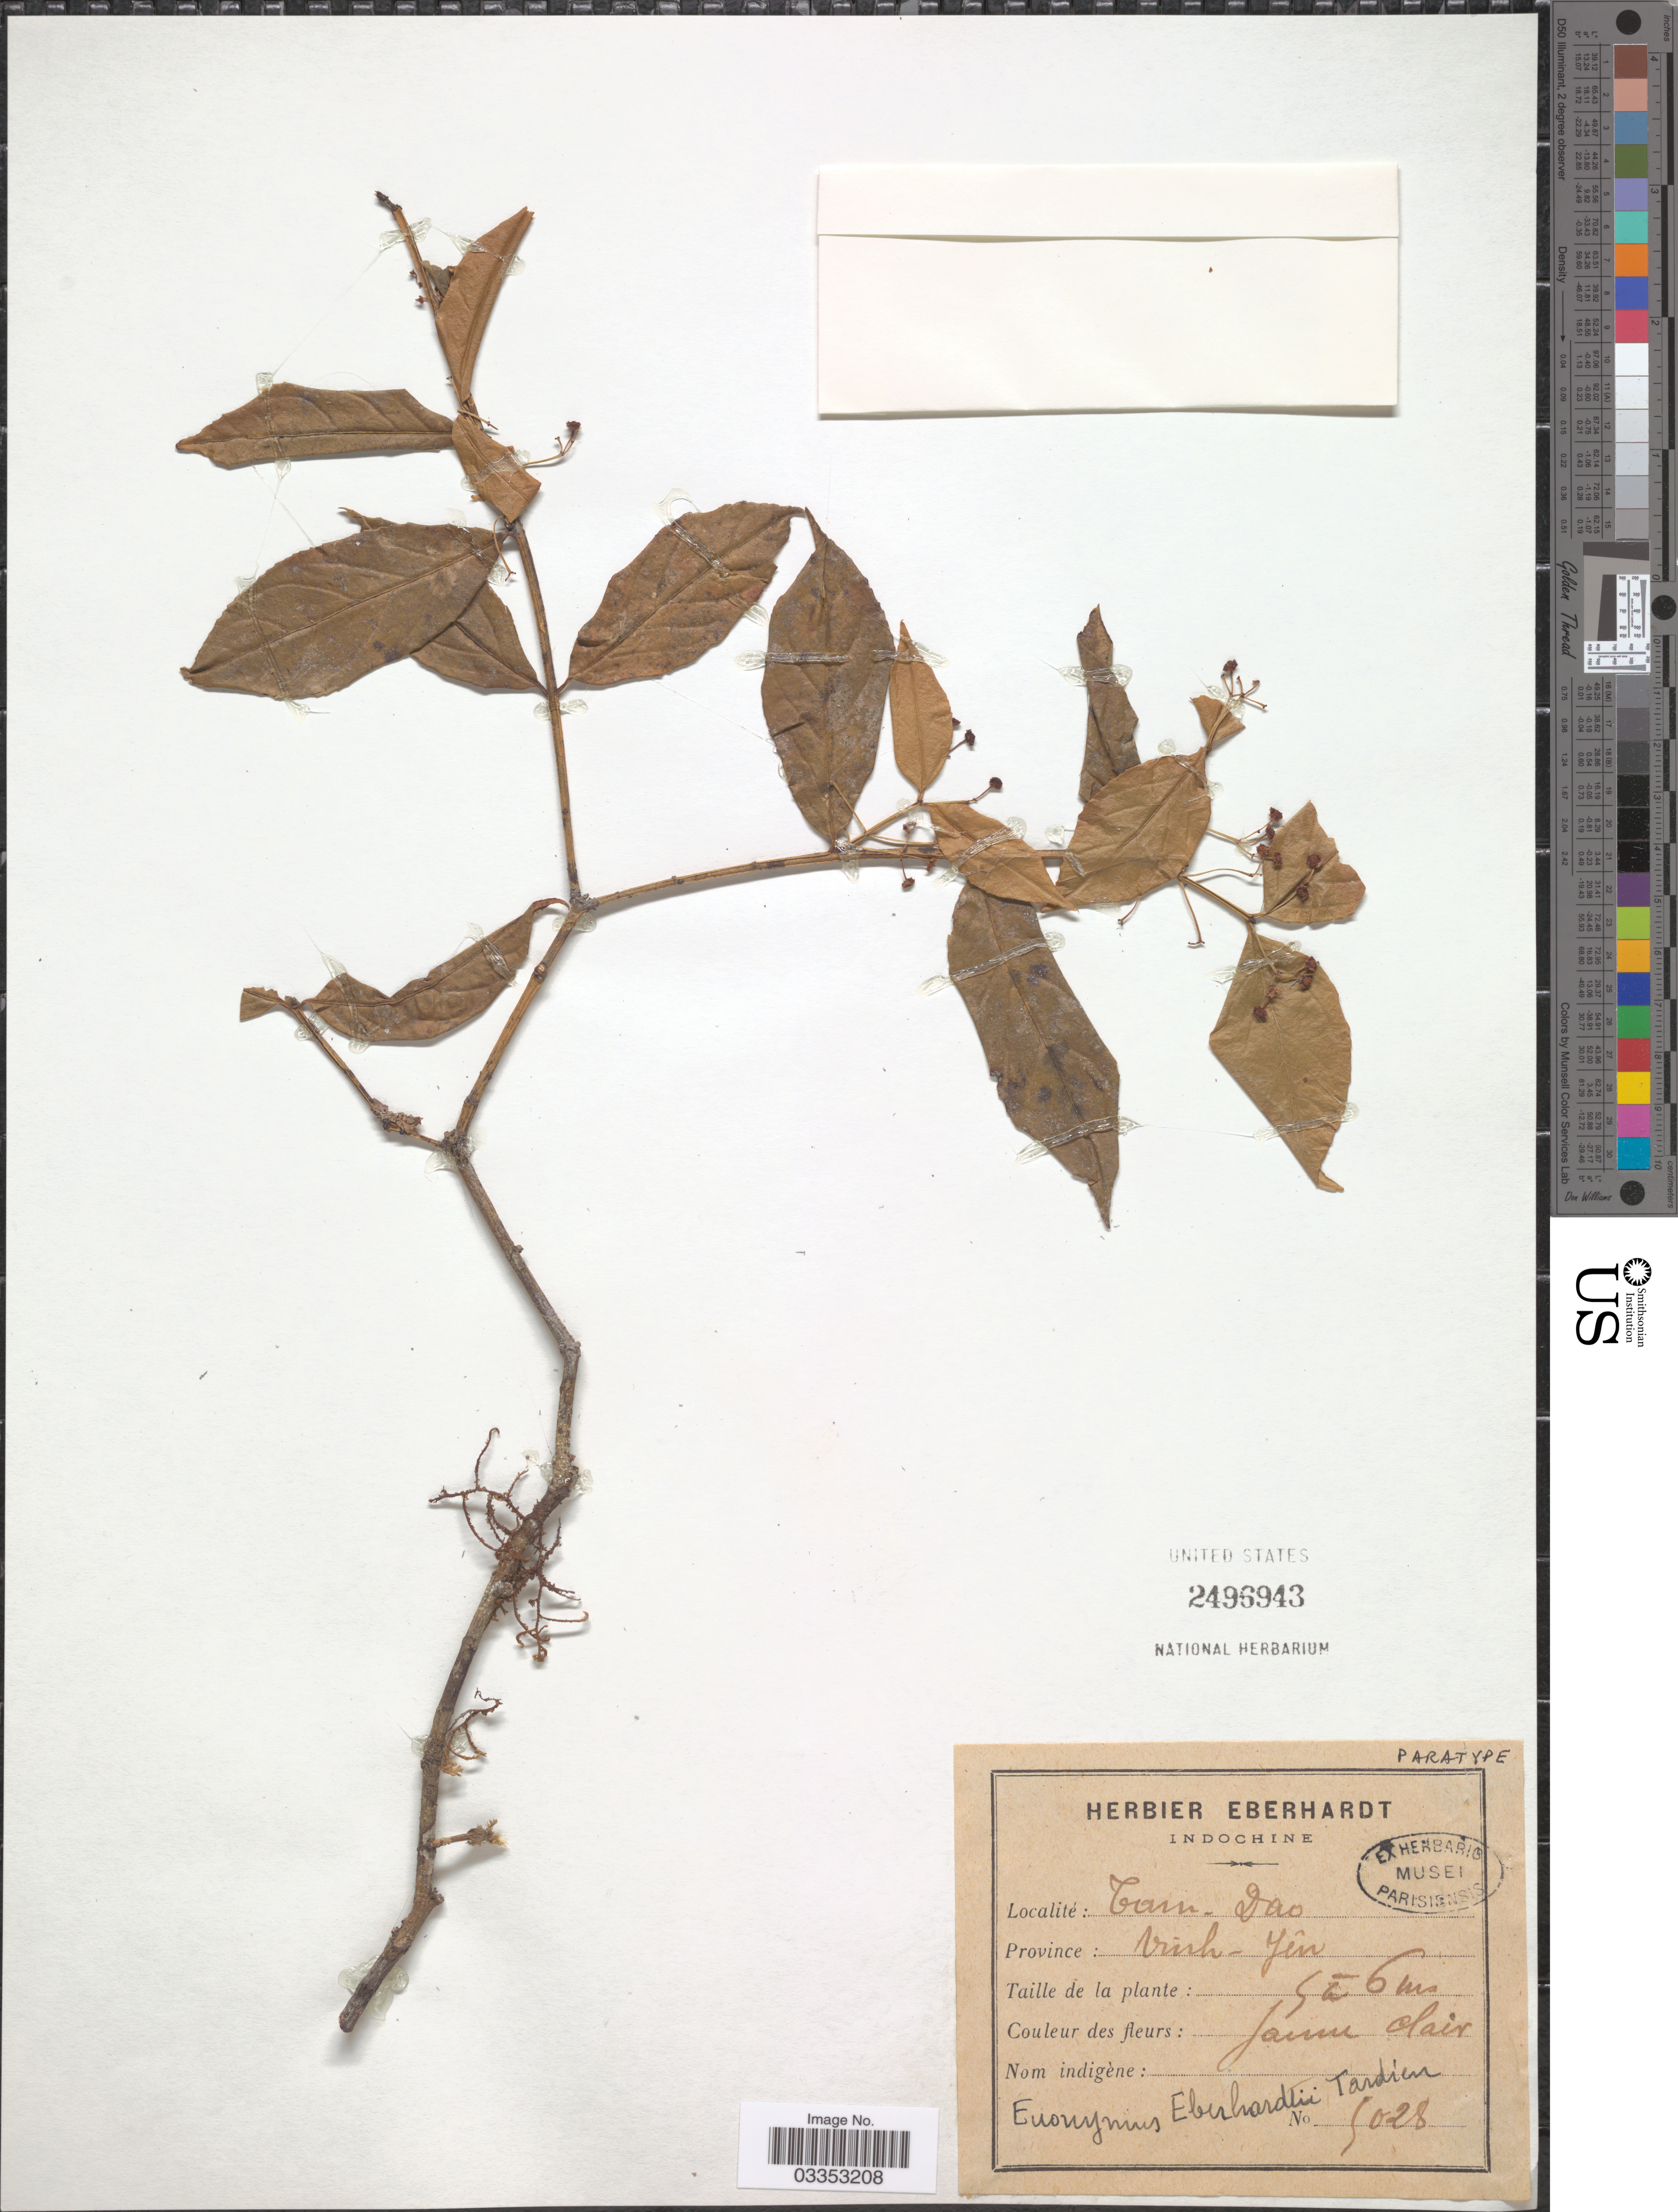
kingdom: Plantae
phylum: Tracheophyta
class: Magnoliopsida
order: Celastrales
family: Celastraceae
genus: Euonymus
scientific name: Euonymus eberhardtii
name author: Tardieu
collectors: ex herb. Eberhardt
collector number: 5028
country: Vietnam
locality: Indochine. Province: Vinh-Yên.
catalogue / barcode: US 2496943